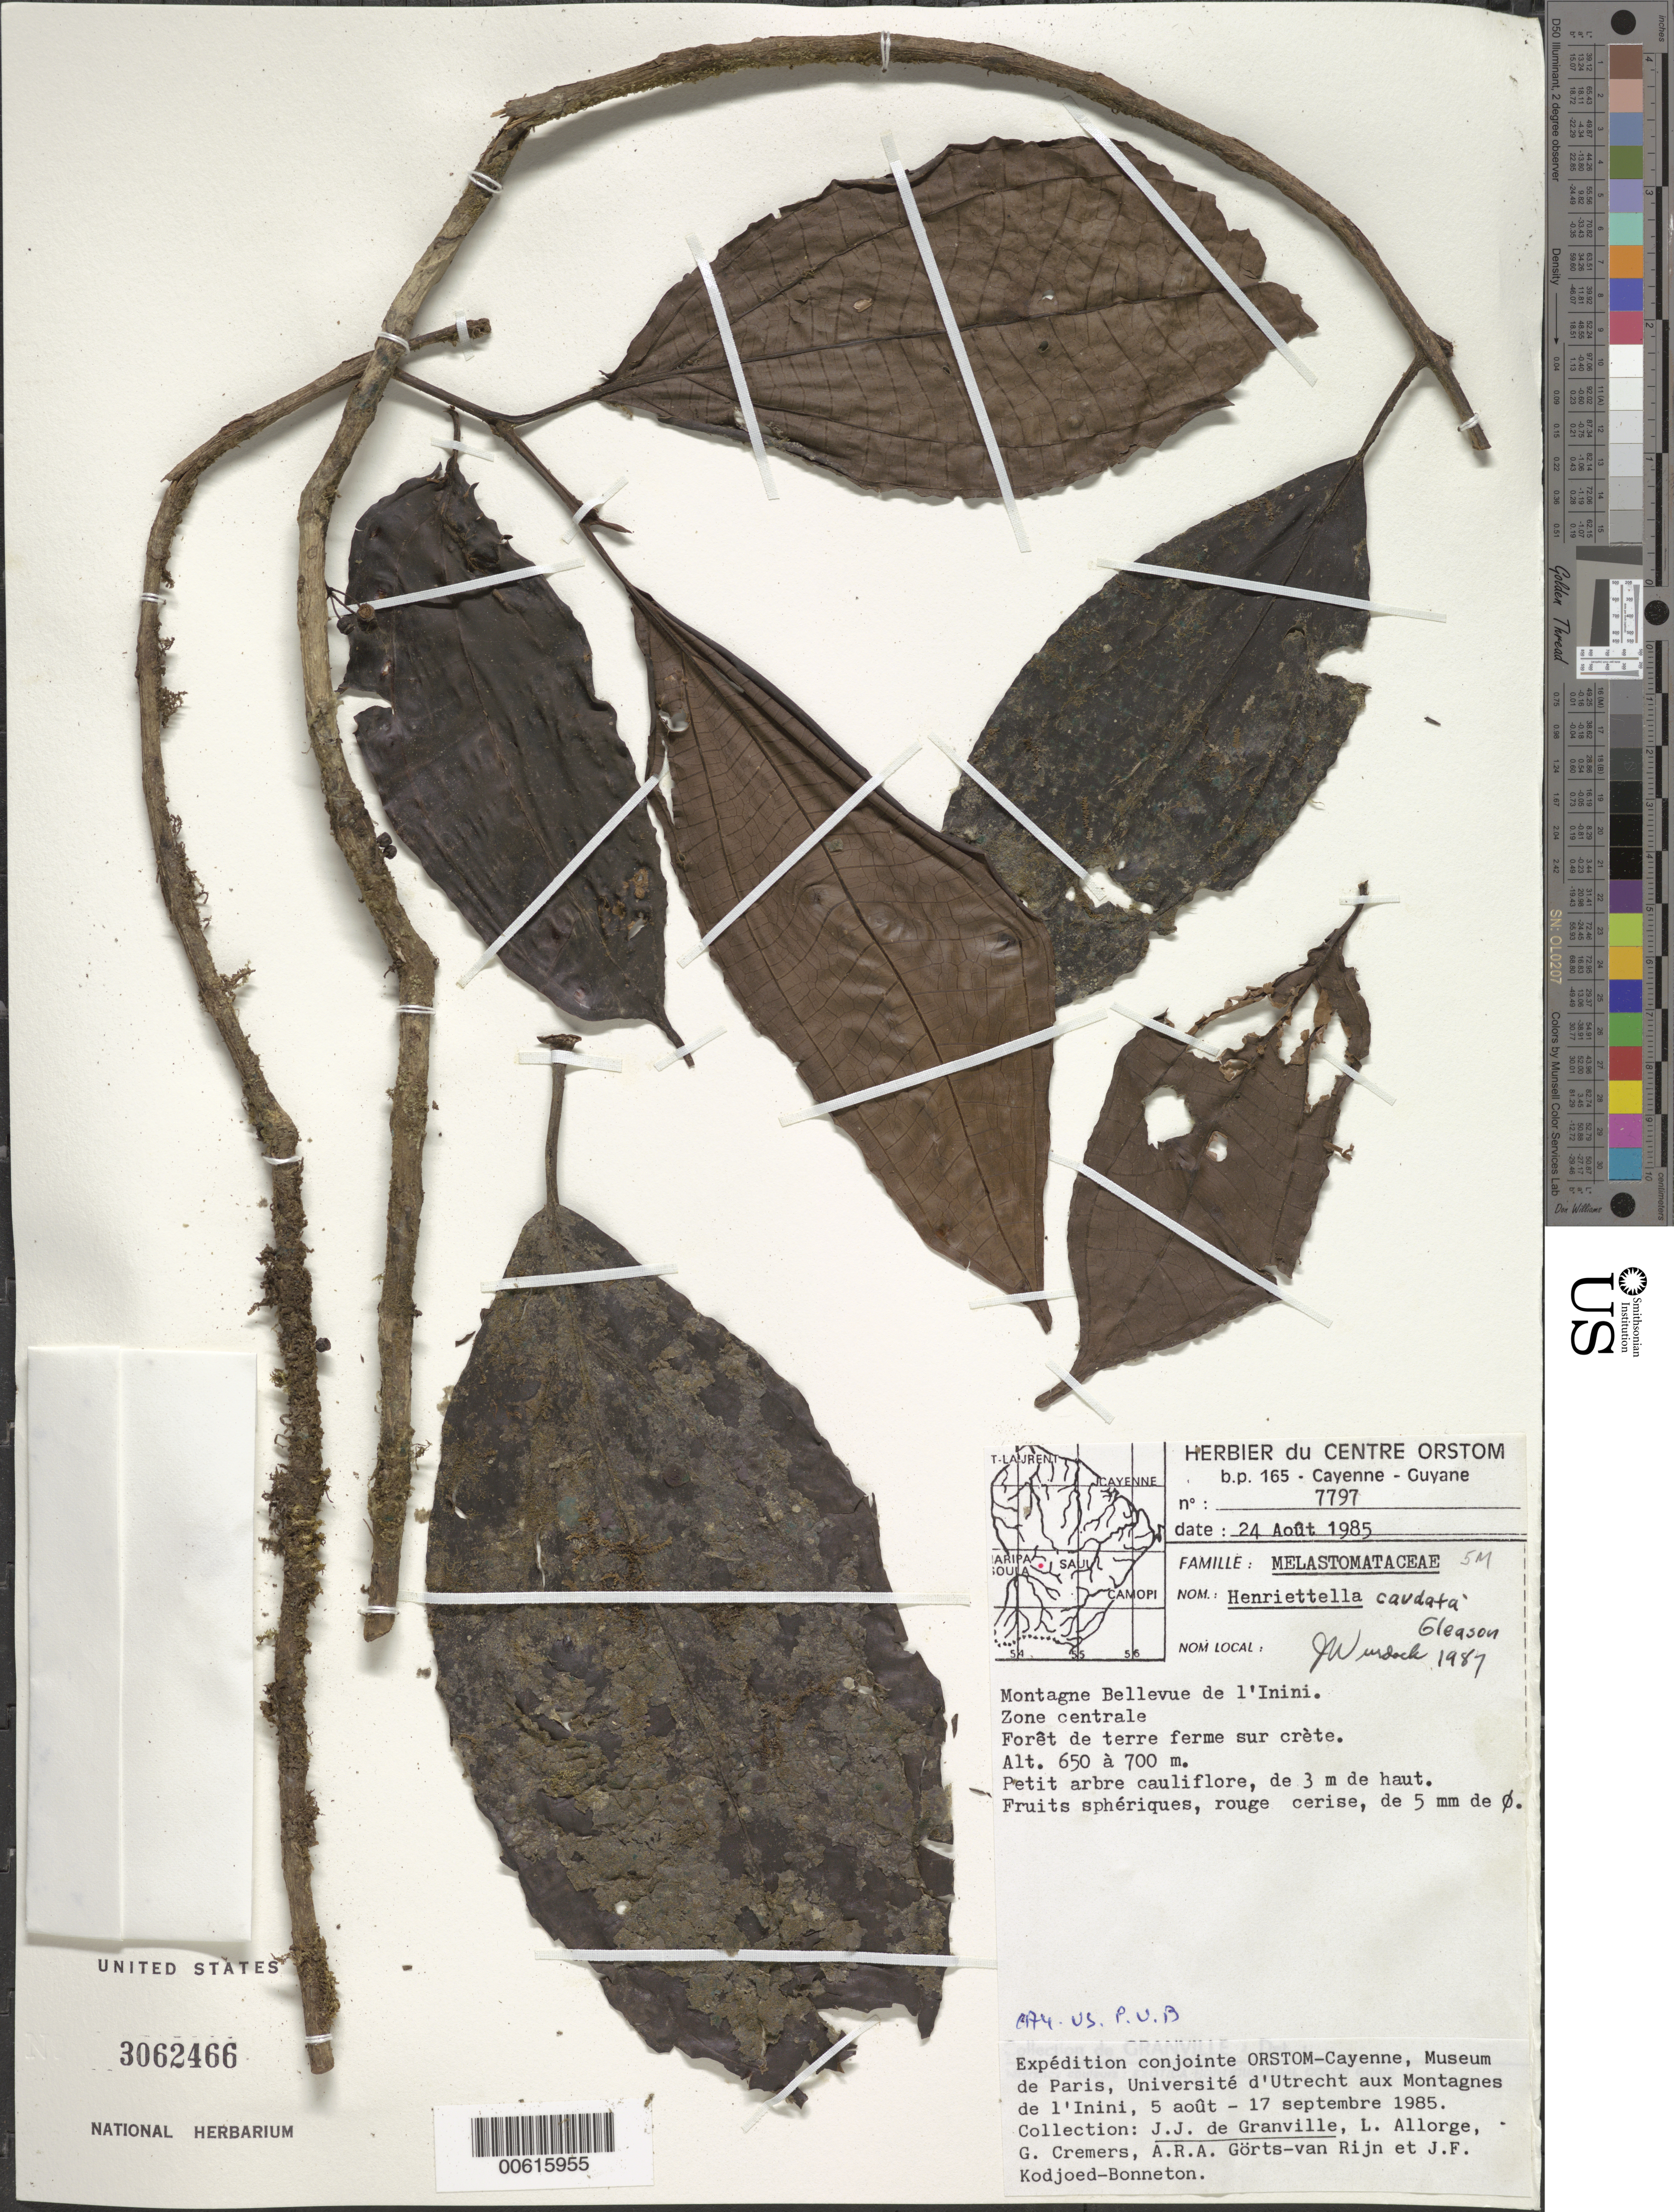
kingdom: Plantae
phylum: Tracheophyta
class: Magnoliopsida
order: Myrtales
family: Melastomataceae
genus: Henriettea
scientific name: Henriettea caudata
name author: (Gleason) Penneys et al.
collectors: J.-J. de Granville, L. Allorge, G. Cremers, A. .R. A. Görts-van Rijn & J. Kodjoed-Bonneton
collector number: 7797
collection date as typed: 24-Aug-85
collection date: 1985-08-24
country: French Guiana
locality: Montagnes Bellevue de l'Inini, zone centrale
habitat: Foret de terre ferme sur crete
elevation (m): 650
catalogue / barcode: US 3062466